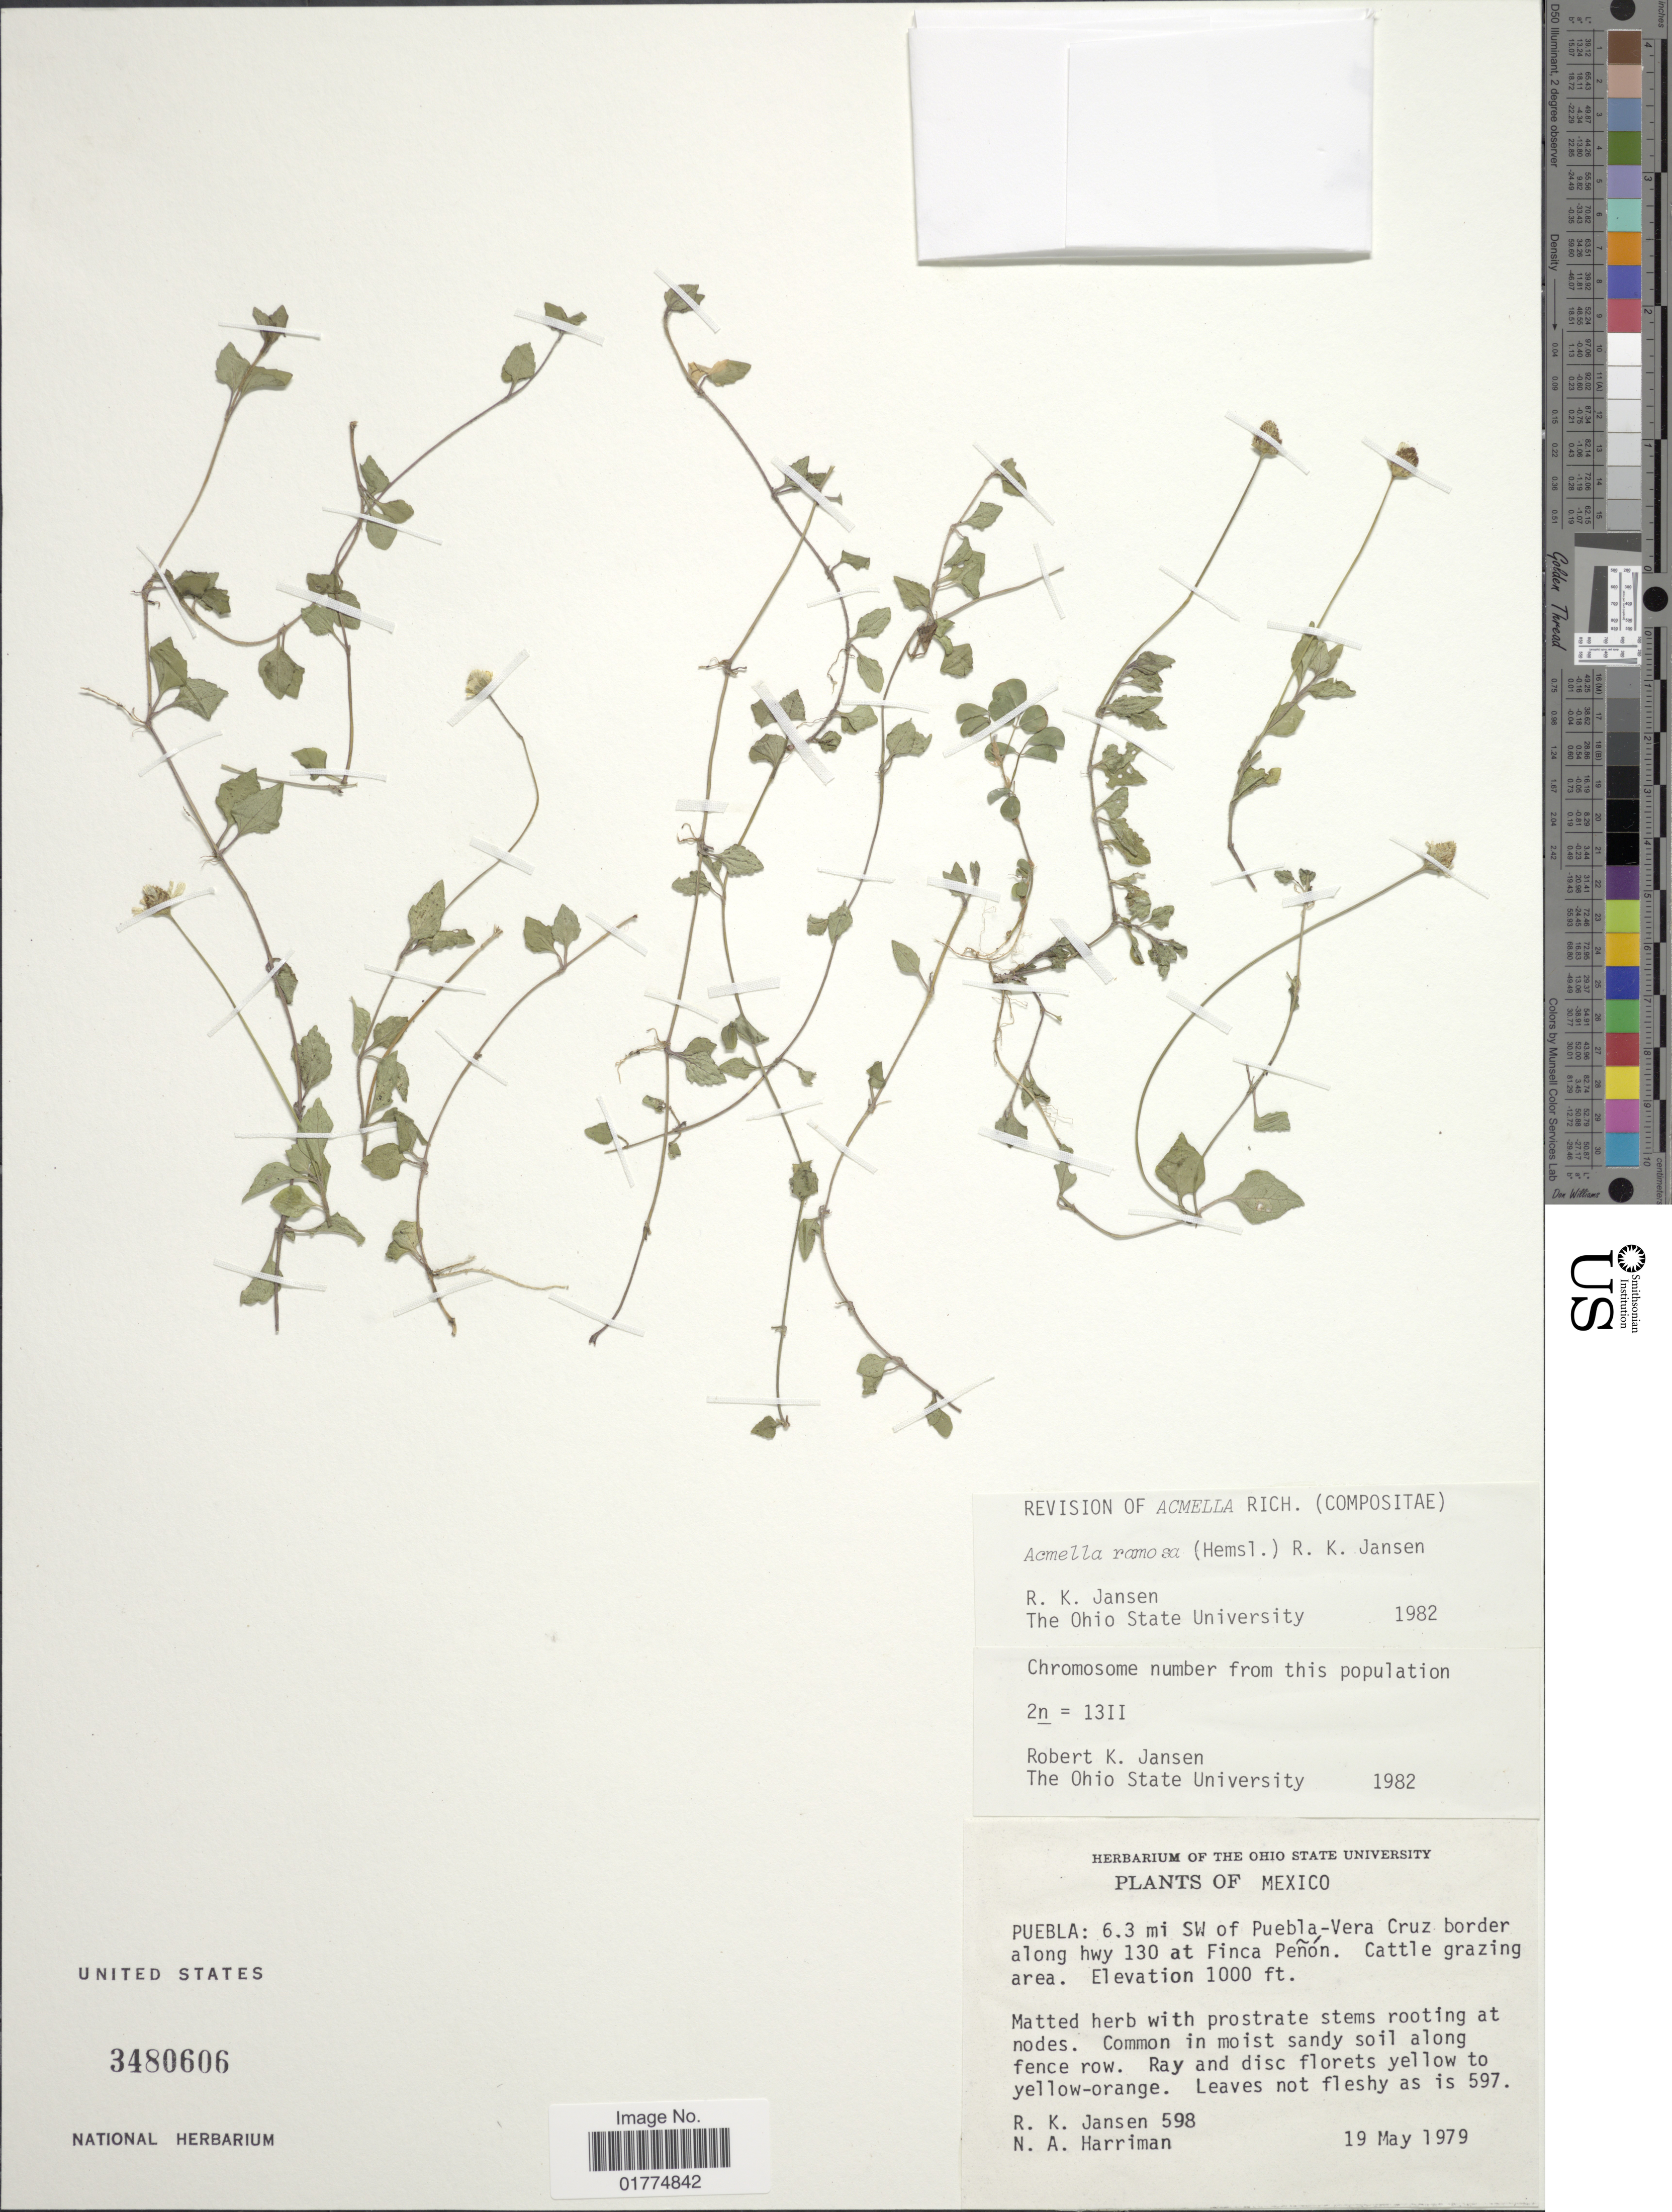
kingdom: Plantae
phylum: Tracheophyta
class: Magnoliopsida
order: Asterales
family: Asteraceae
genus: Acmella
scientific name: Acmella ramosa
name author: (Hemsl.) R.K. Jansen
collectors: R. K. Jansen & N. A. Harriman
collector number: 598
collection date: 1979-05-19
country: Mexico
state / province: Puebla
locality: Puebla: 6.3 mi SW of Puebla-Vera Cruz border along hwy 130 at Finca Peñón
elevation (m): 305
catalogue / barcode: US 3480606